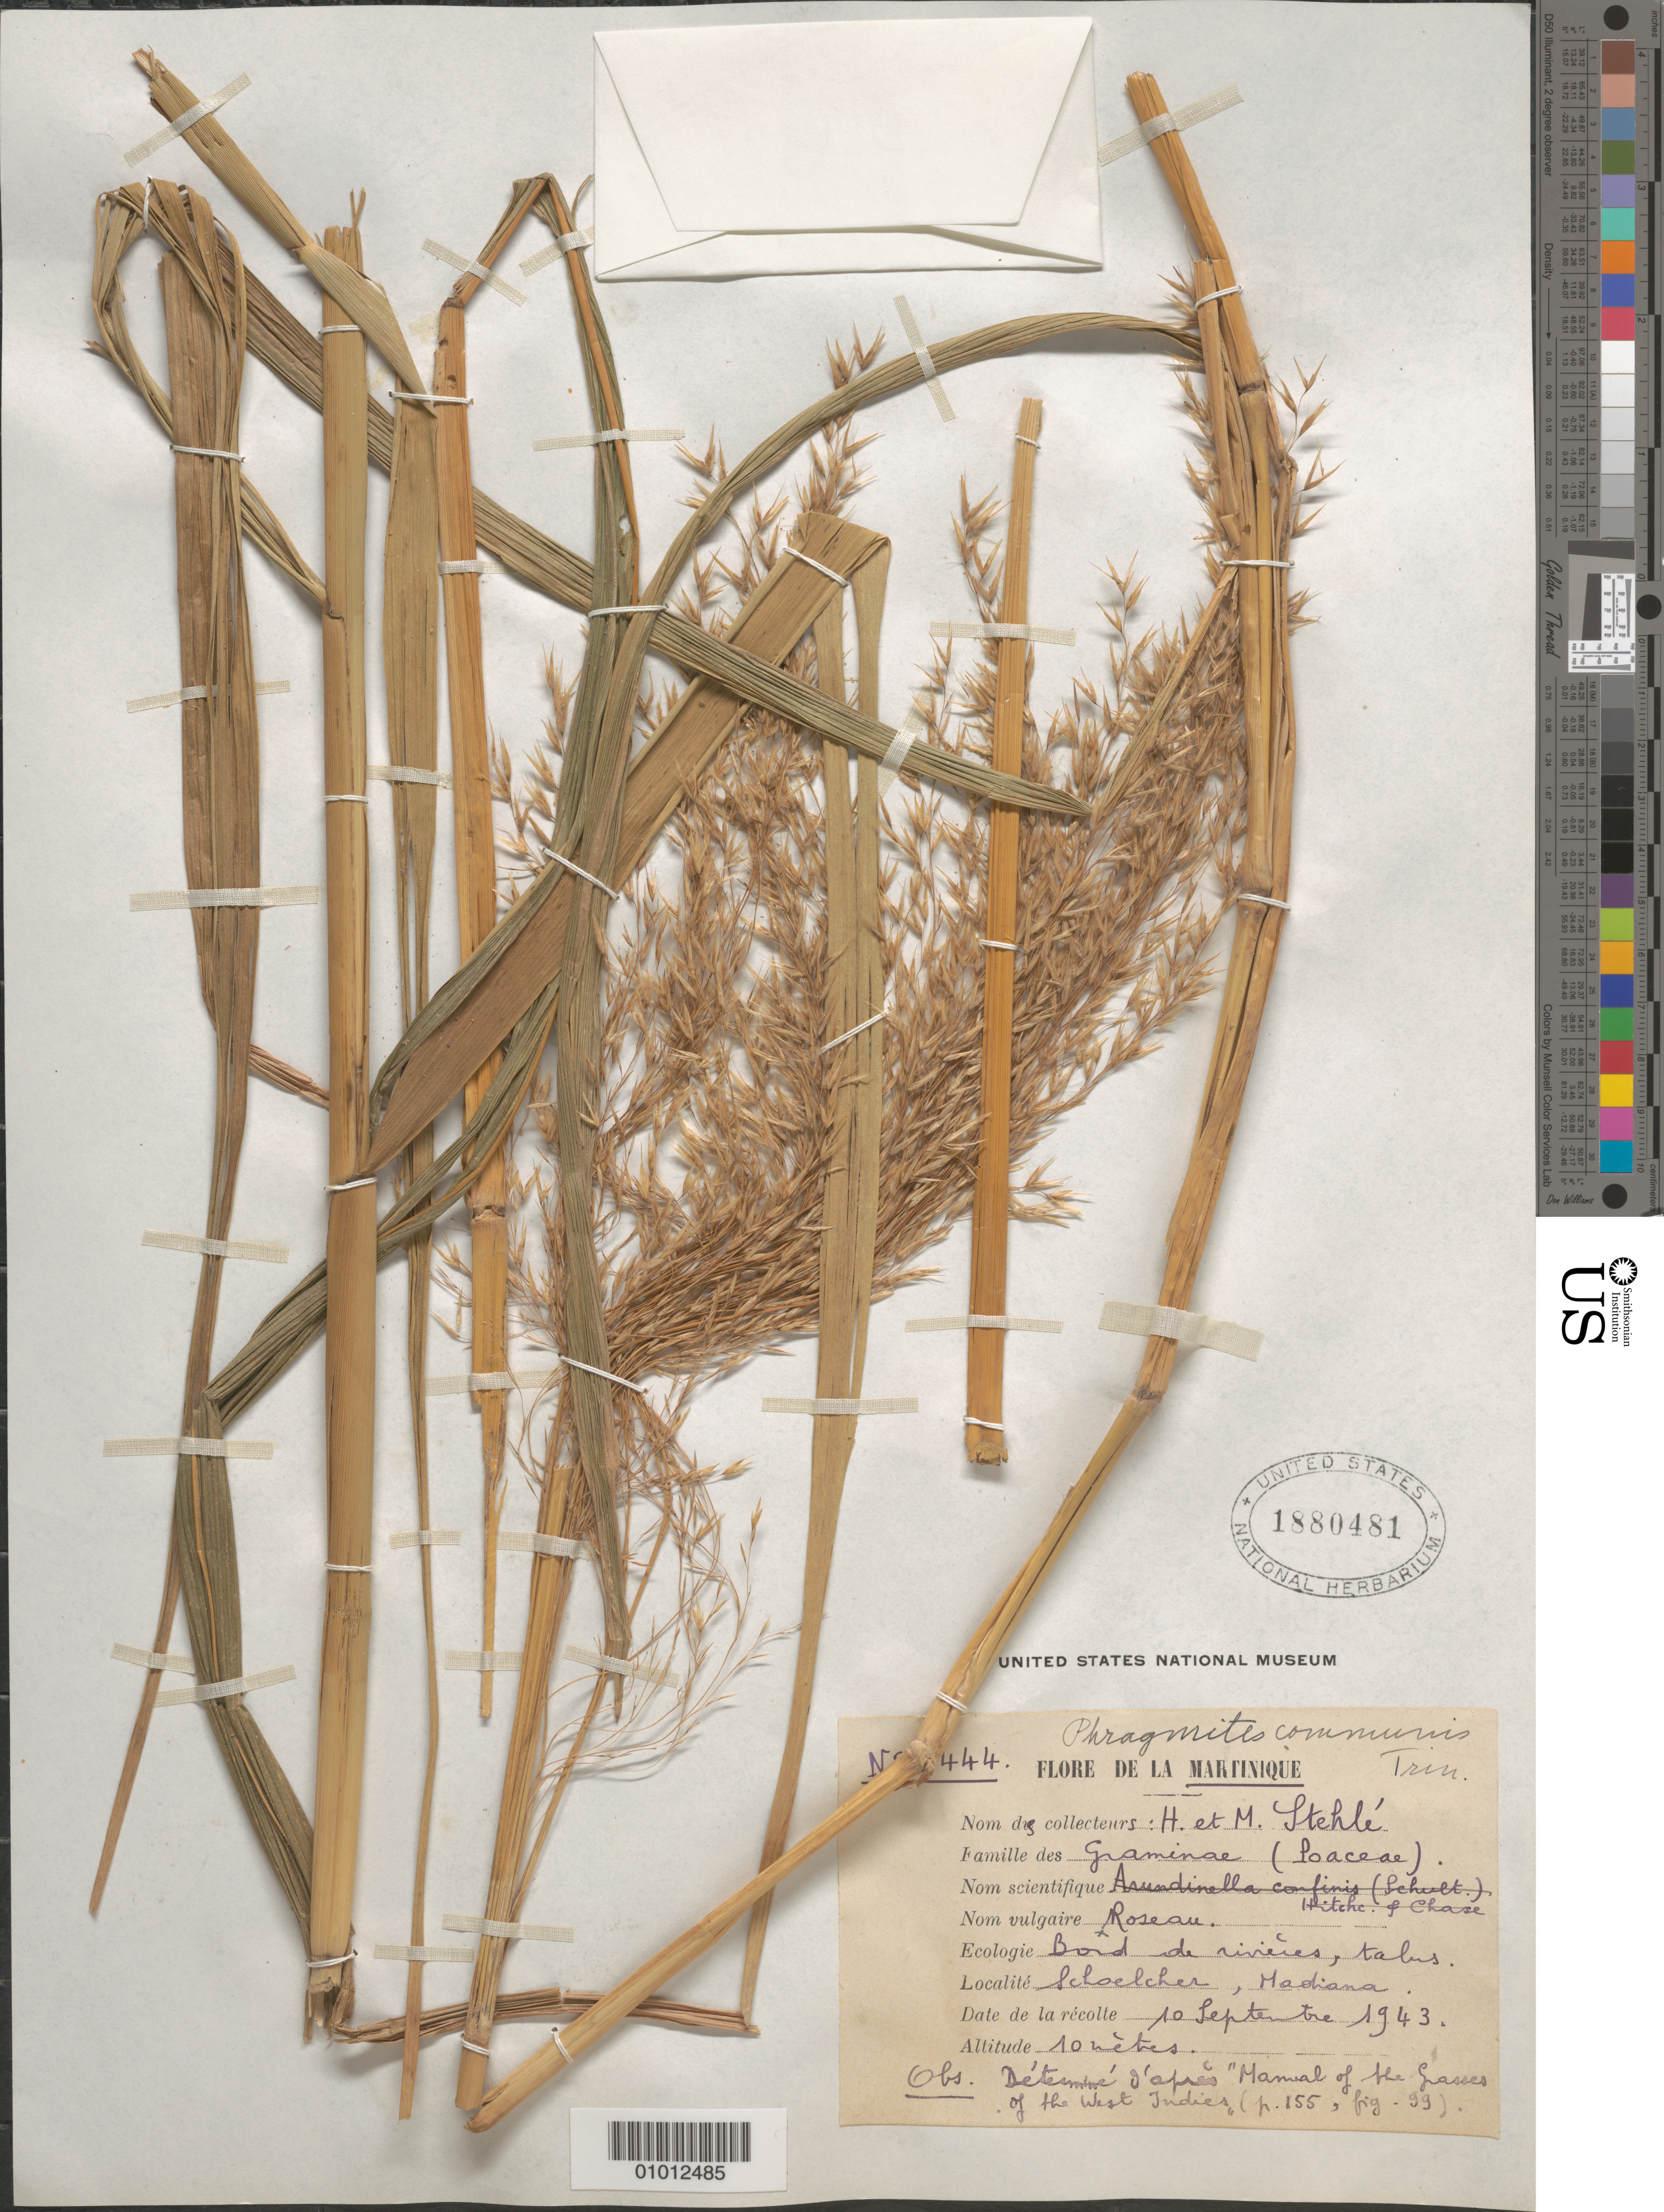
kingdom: Plantae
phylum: Tracheophyta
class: Liliopsida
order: Poales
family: Poaceae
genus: Phragmites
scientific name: Phragmites australis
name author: (Cav.) Trin. ex Steud.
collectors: H. Stehlé & M. Stehlé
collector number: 5444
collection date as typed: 10 Sep 1943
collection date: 1943-09-10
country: Martinique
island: Martinique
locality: Schoelcher, Madiana.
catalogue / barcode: US 1880481